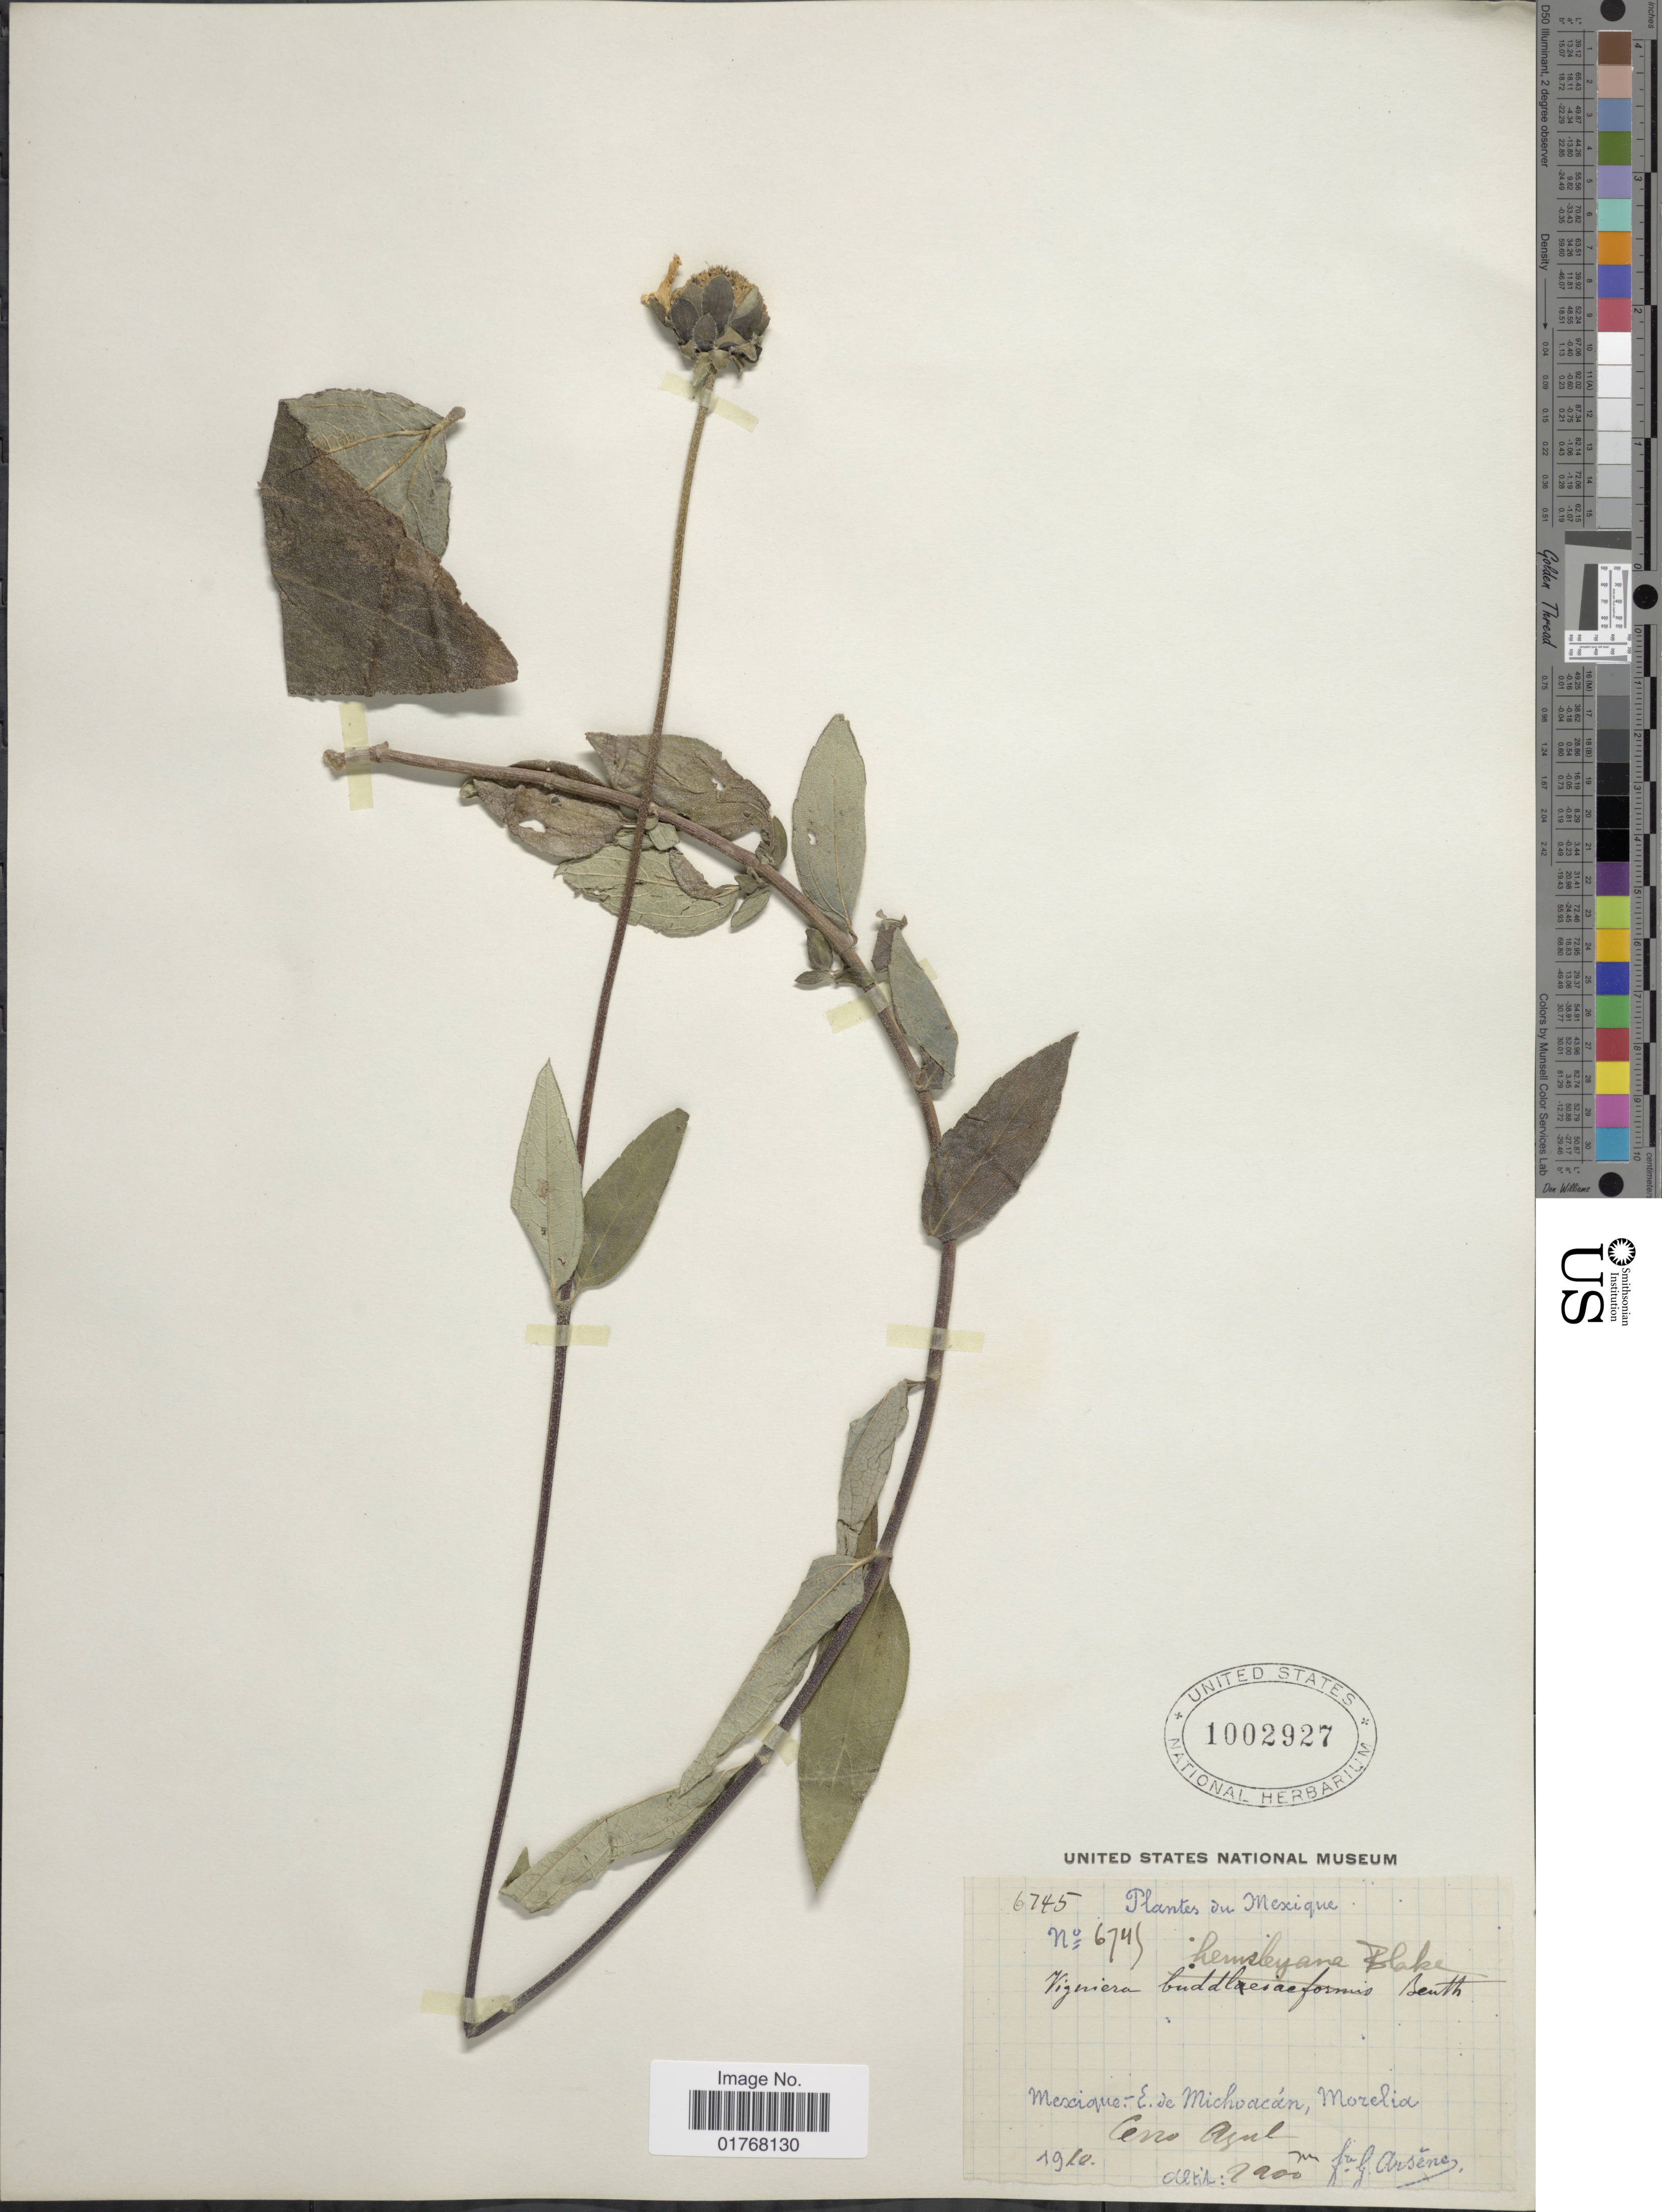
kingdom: Plantae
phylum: Tracheophyta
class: Magnoliopsida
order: Asterales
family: Asteraceae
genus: Viguiera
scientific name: Viguiera hemsleyana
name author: S.F. Blake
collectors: Bro. G. Arsène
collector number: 6745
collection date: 1910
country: Mexico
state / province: Michoacán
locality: Morelia, Cerro Azul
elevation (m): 2900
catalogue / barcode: US 1002927